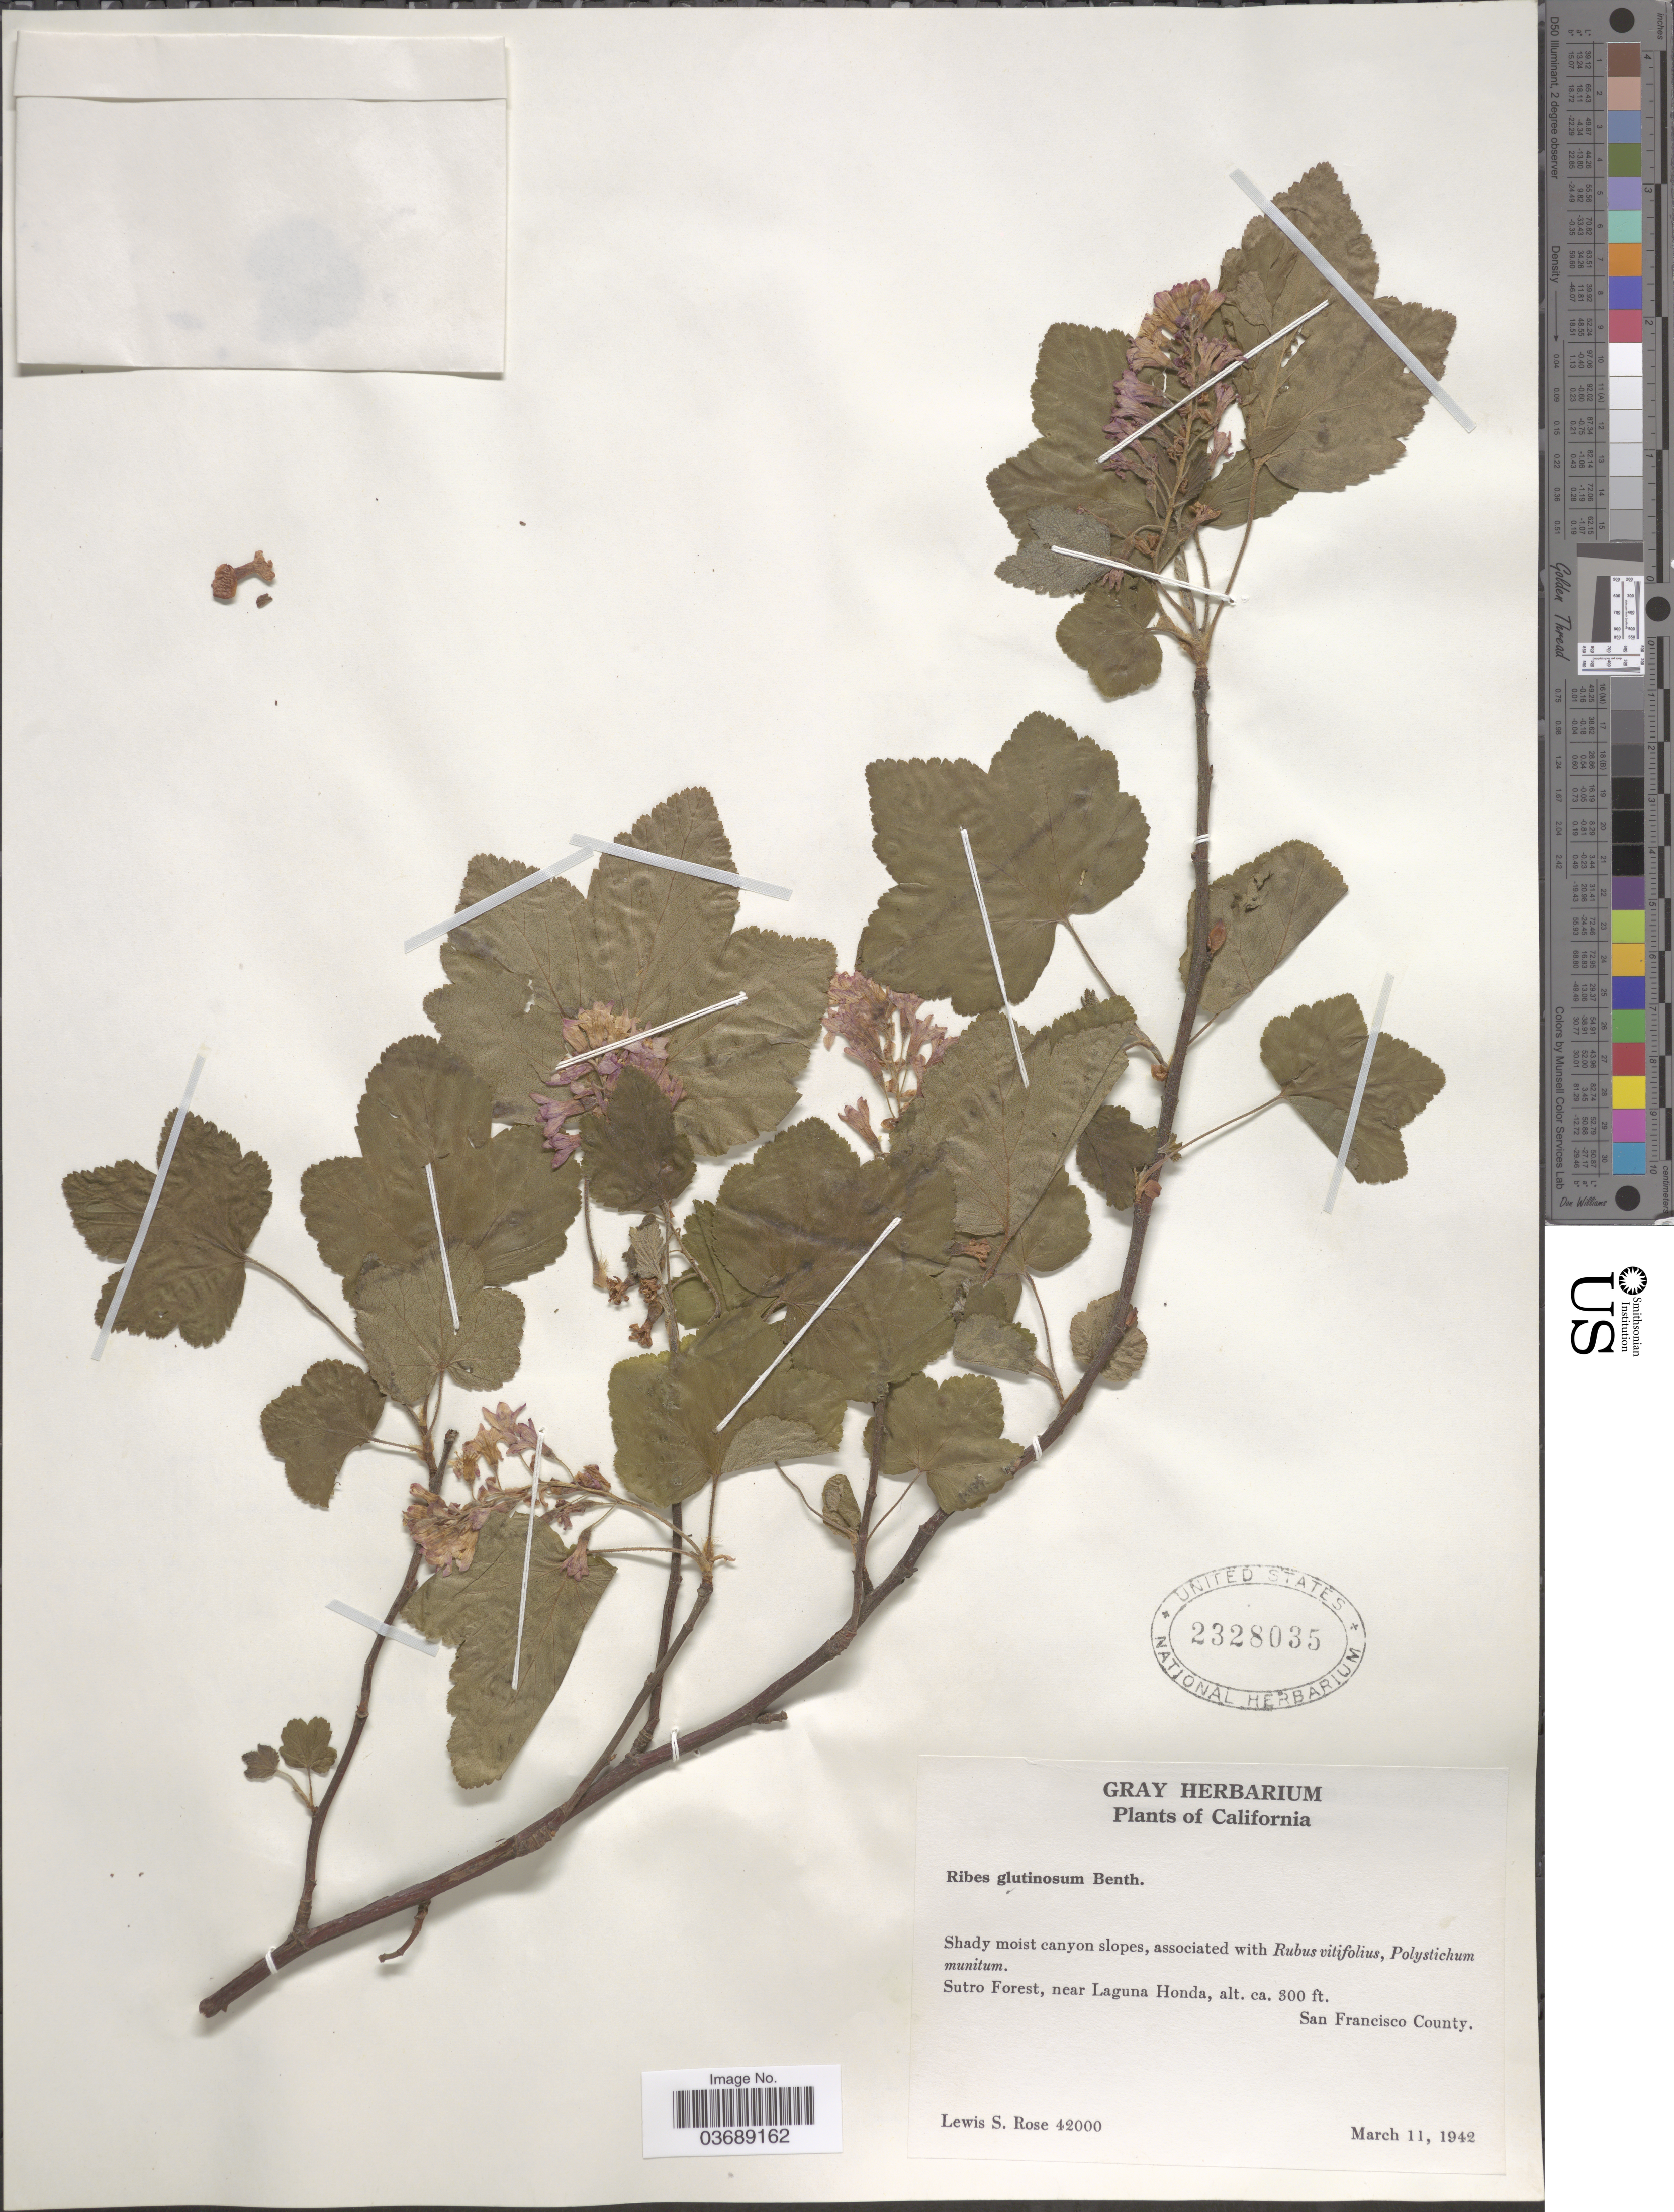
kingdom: Plantae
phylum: Tracheophyta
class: Magnoliopsida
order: Saxifragales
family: Grossulariaceae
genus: Ribes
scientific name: Ribes sanguineum var. glutinosum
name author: (Benth.) Loudon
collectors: L. S. Rose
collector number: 42000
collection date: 1942-03-11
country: United States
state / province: California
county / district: San Francisco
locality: Sutro Forest, near Laguna Honda. San Francisco County.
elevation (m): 91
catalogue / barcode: US 2328035